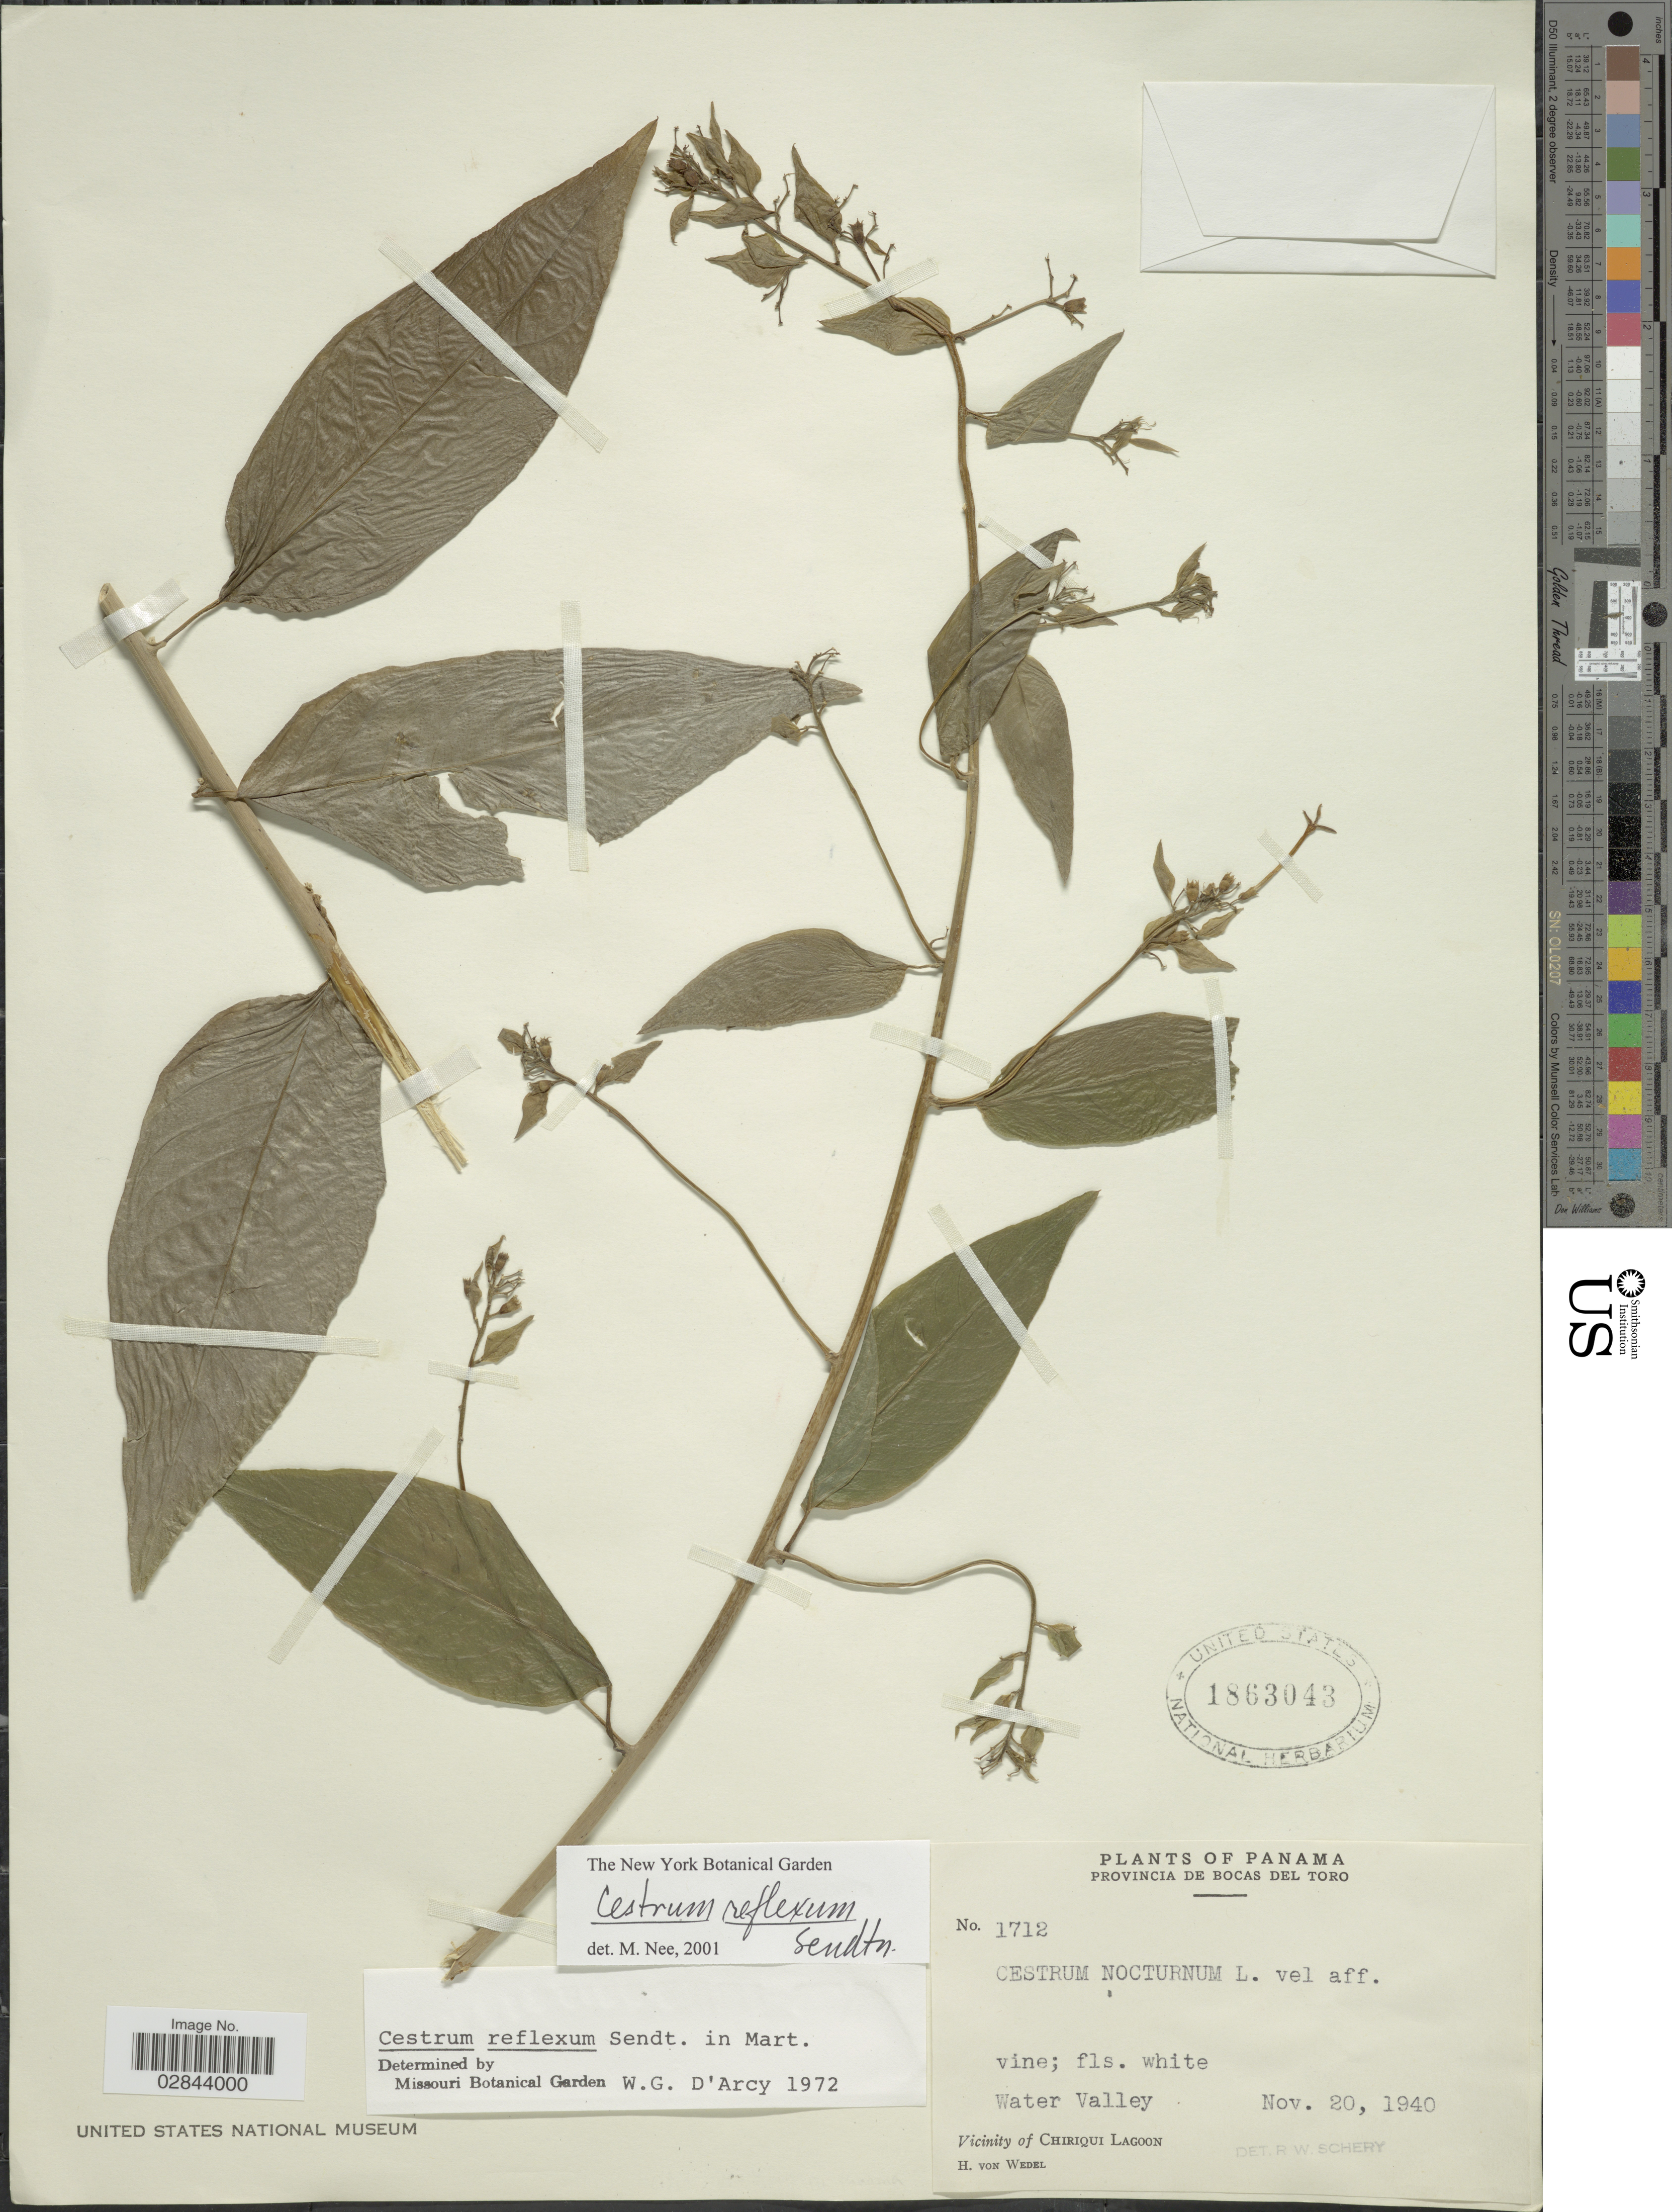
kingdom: Plantae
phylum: Tracheophyta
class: Magnoliopsida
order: Solanales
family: Solanaceae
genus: Cestrum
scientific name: Cestrum reflexum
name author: Sendtn.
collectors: H. von Wedel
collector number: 1712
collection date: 1940-11-20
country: Panama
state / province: Bocas del Toro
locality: Water Valley. Vicinity of Chiriqui Lagoon.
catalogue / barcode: US 1863043